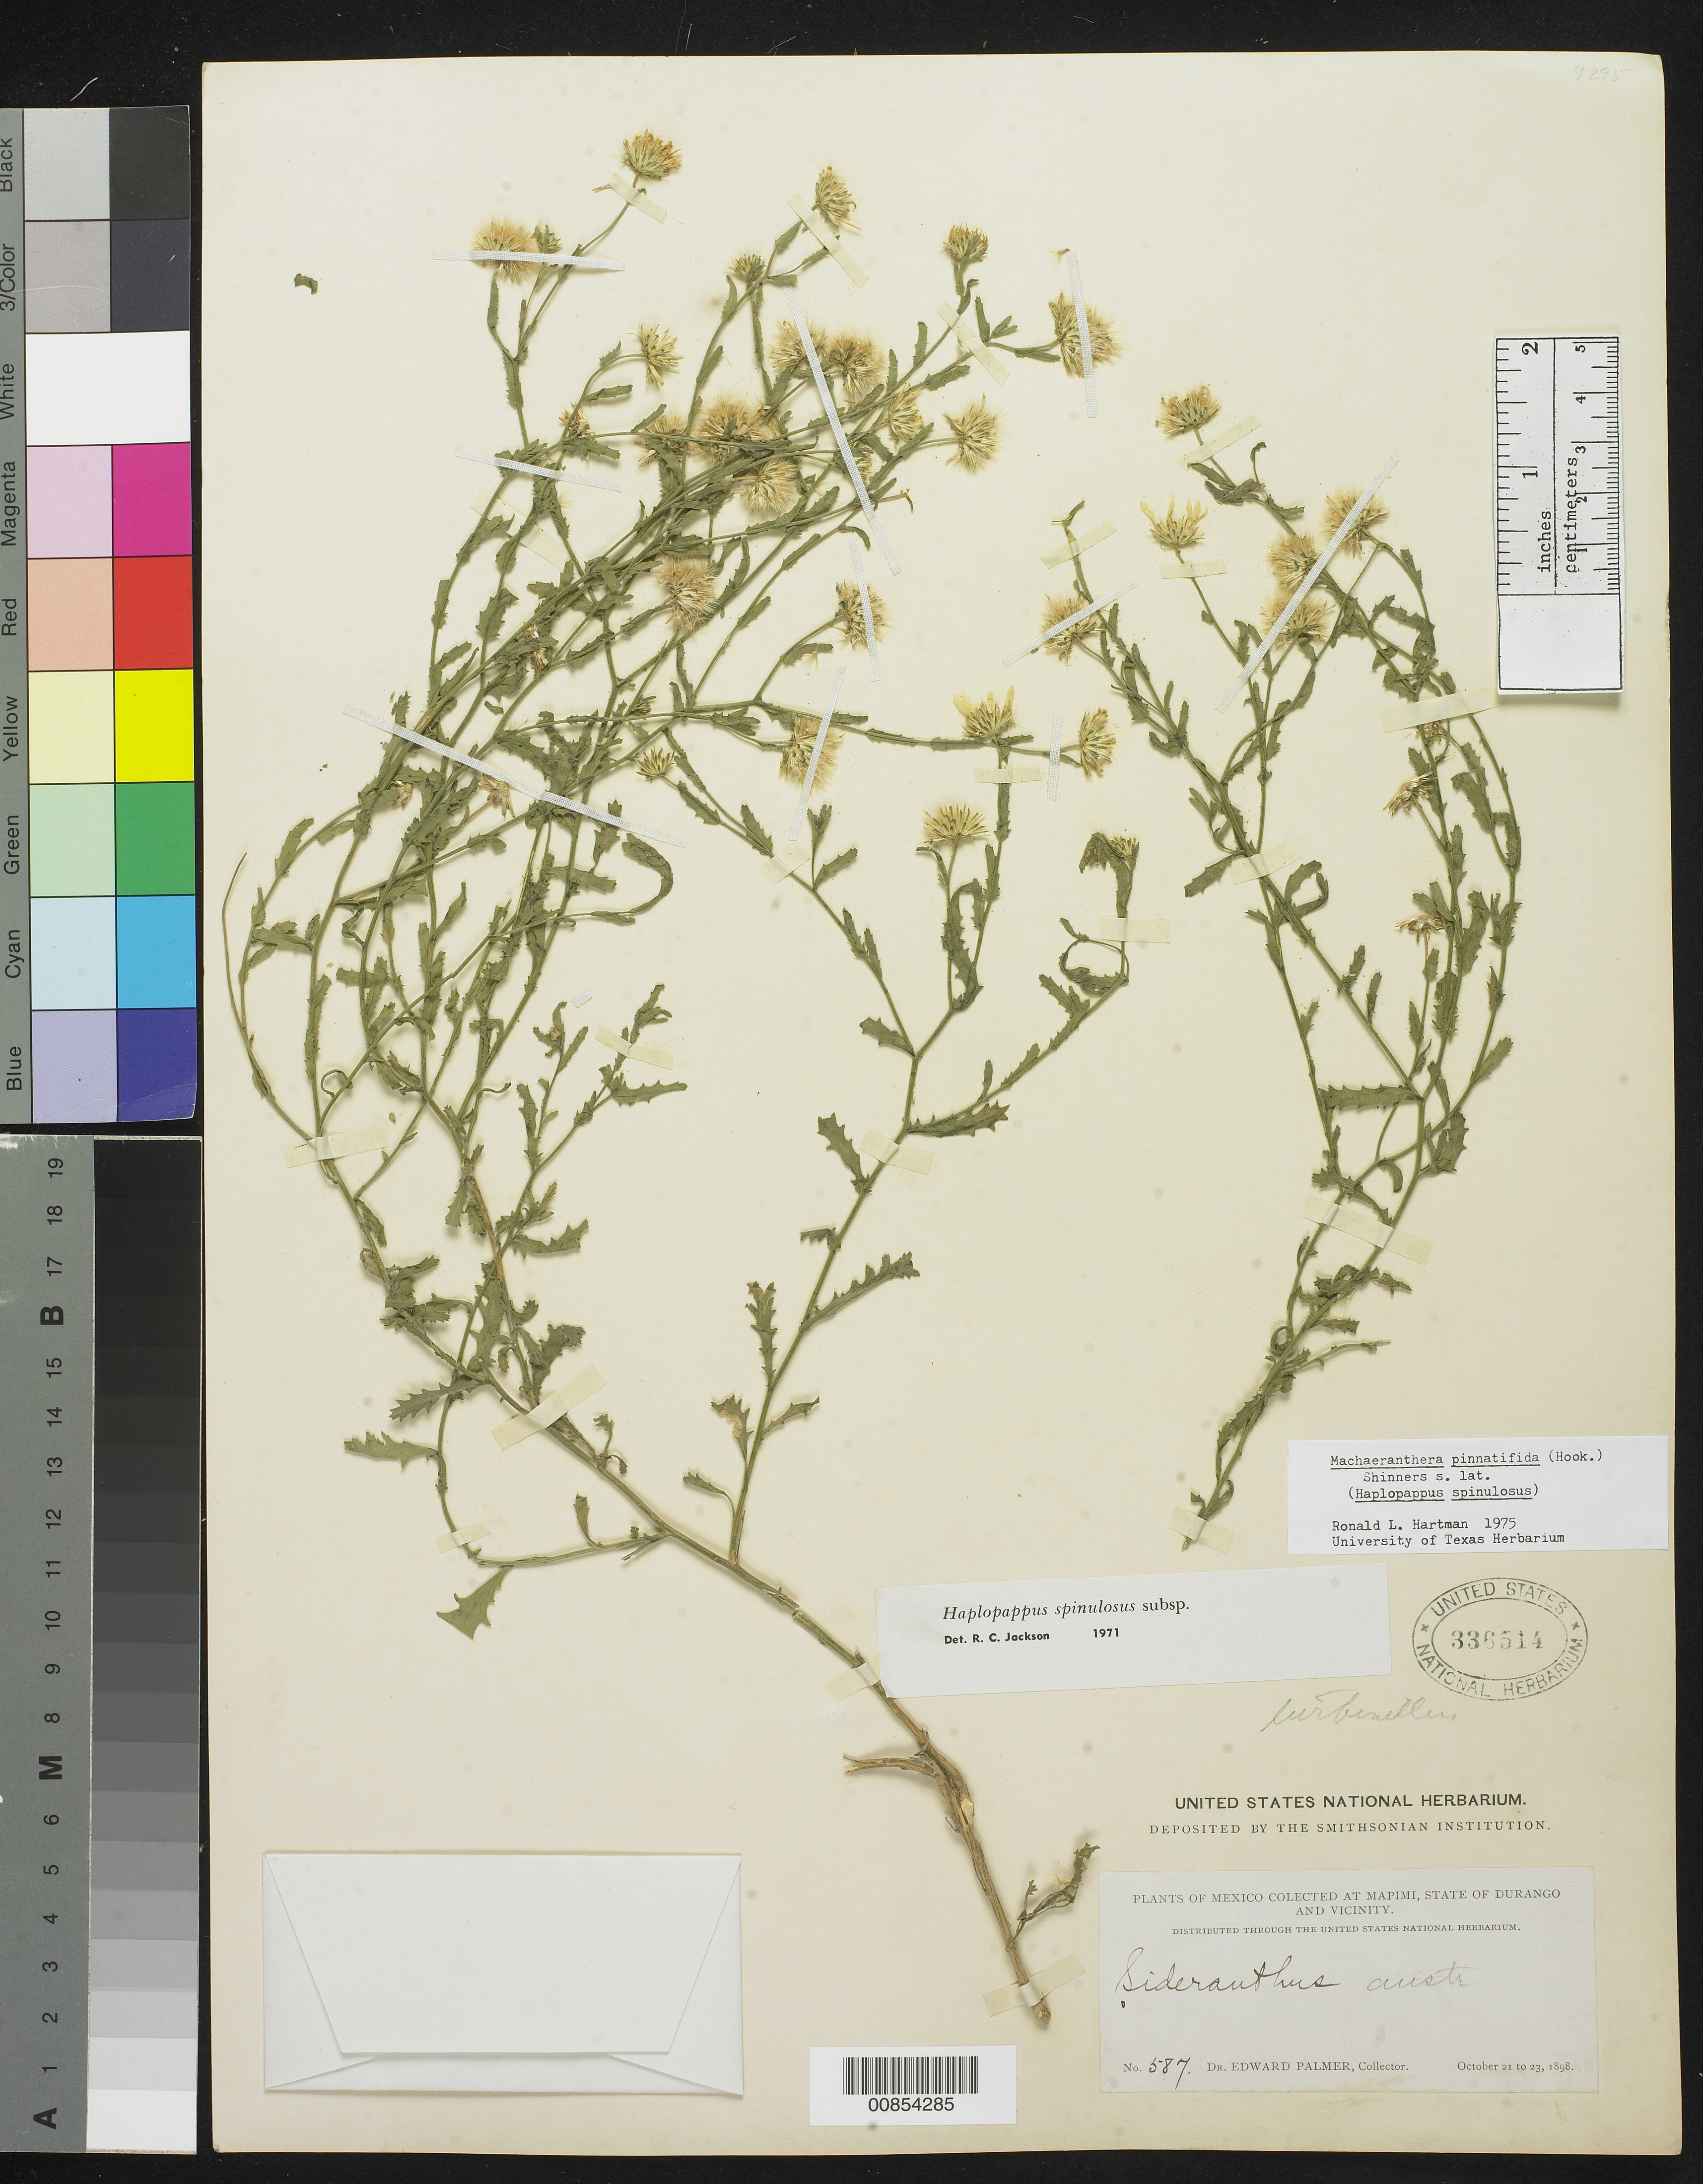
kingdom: Plantae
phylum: Tracheophyta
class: Magnoliopsida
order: Asterales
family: Asteraceae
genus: Machaeranthera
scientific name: Machaeranthera pinnatifida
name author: (Hook.) Shinners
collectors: E. Palmer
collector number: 587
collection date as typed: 21 Oct 1898 to 23 Oct 1898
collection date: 1898-10-21/1898-10-23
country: Mexico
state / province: Durango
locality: Mapimi, Durango and vicinity.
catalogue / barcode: US 336514